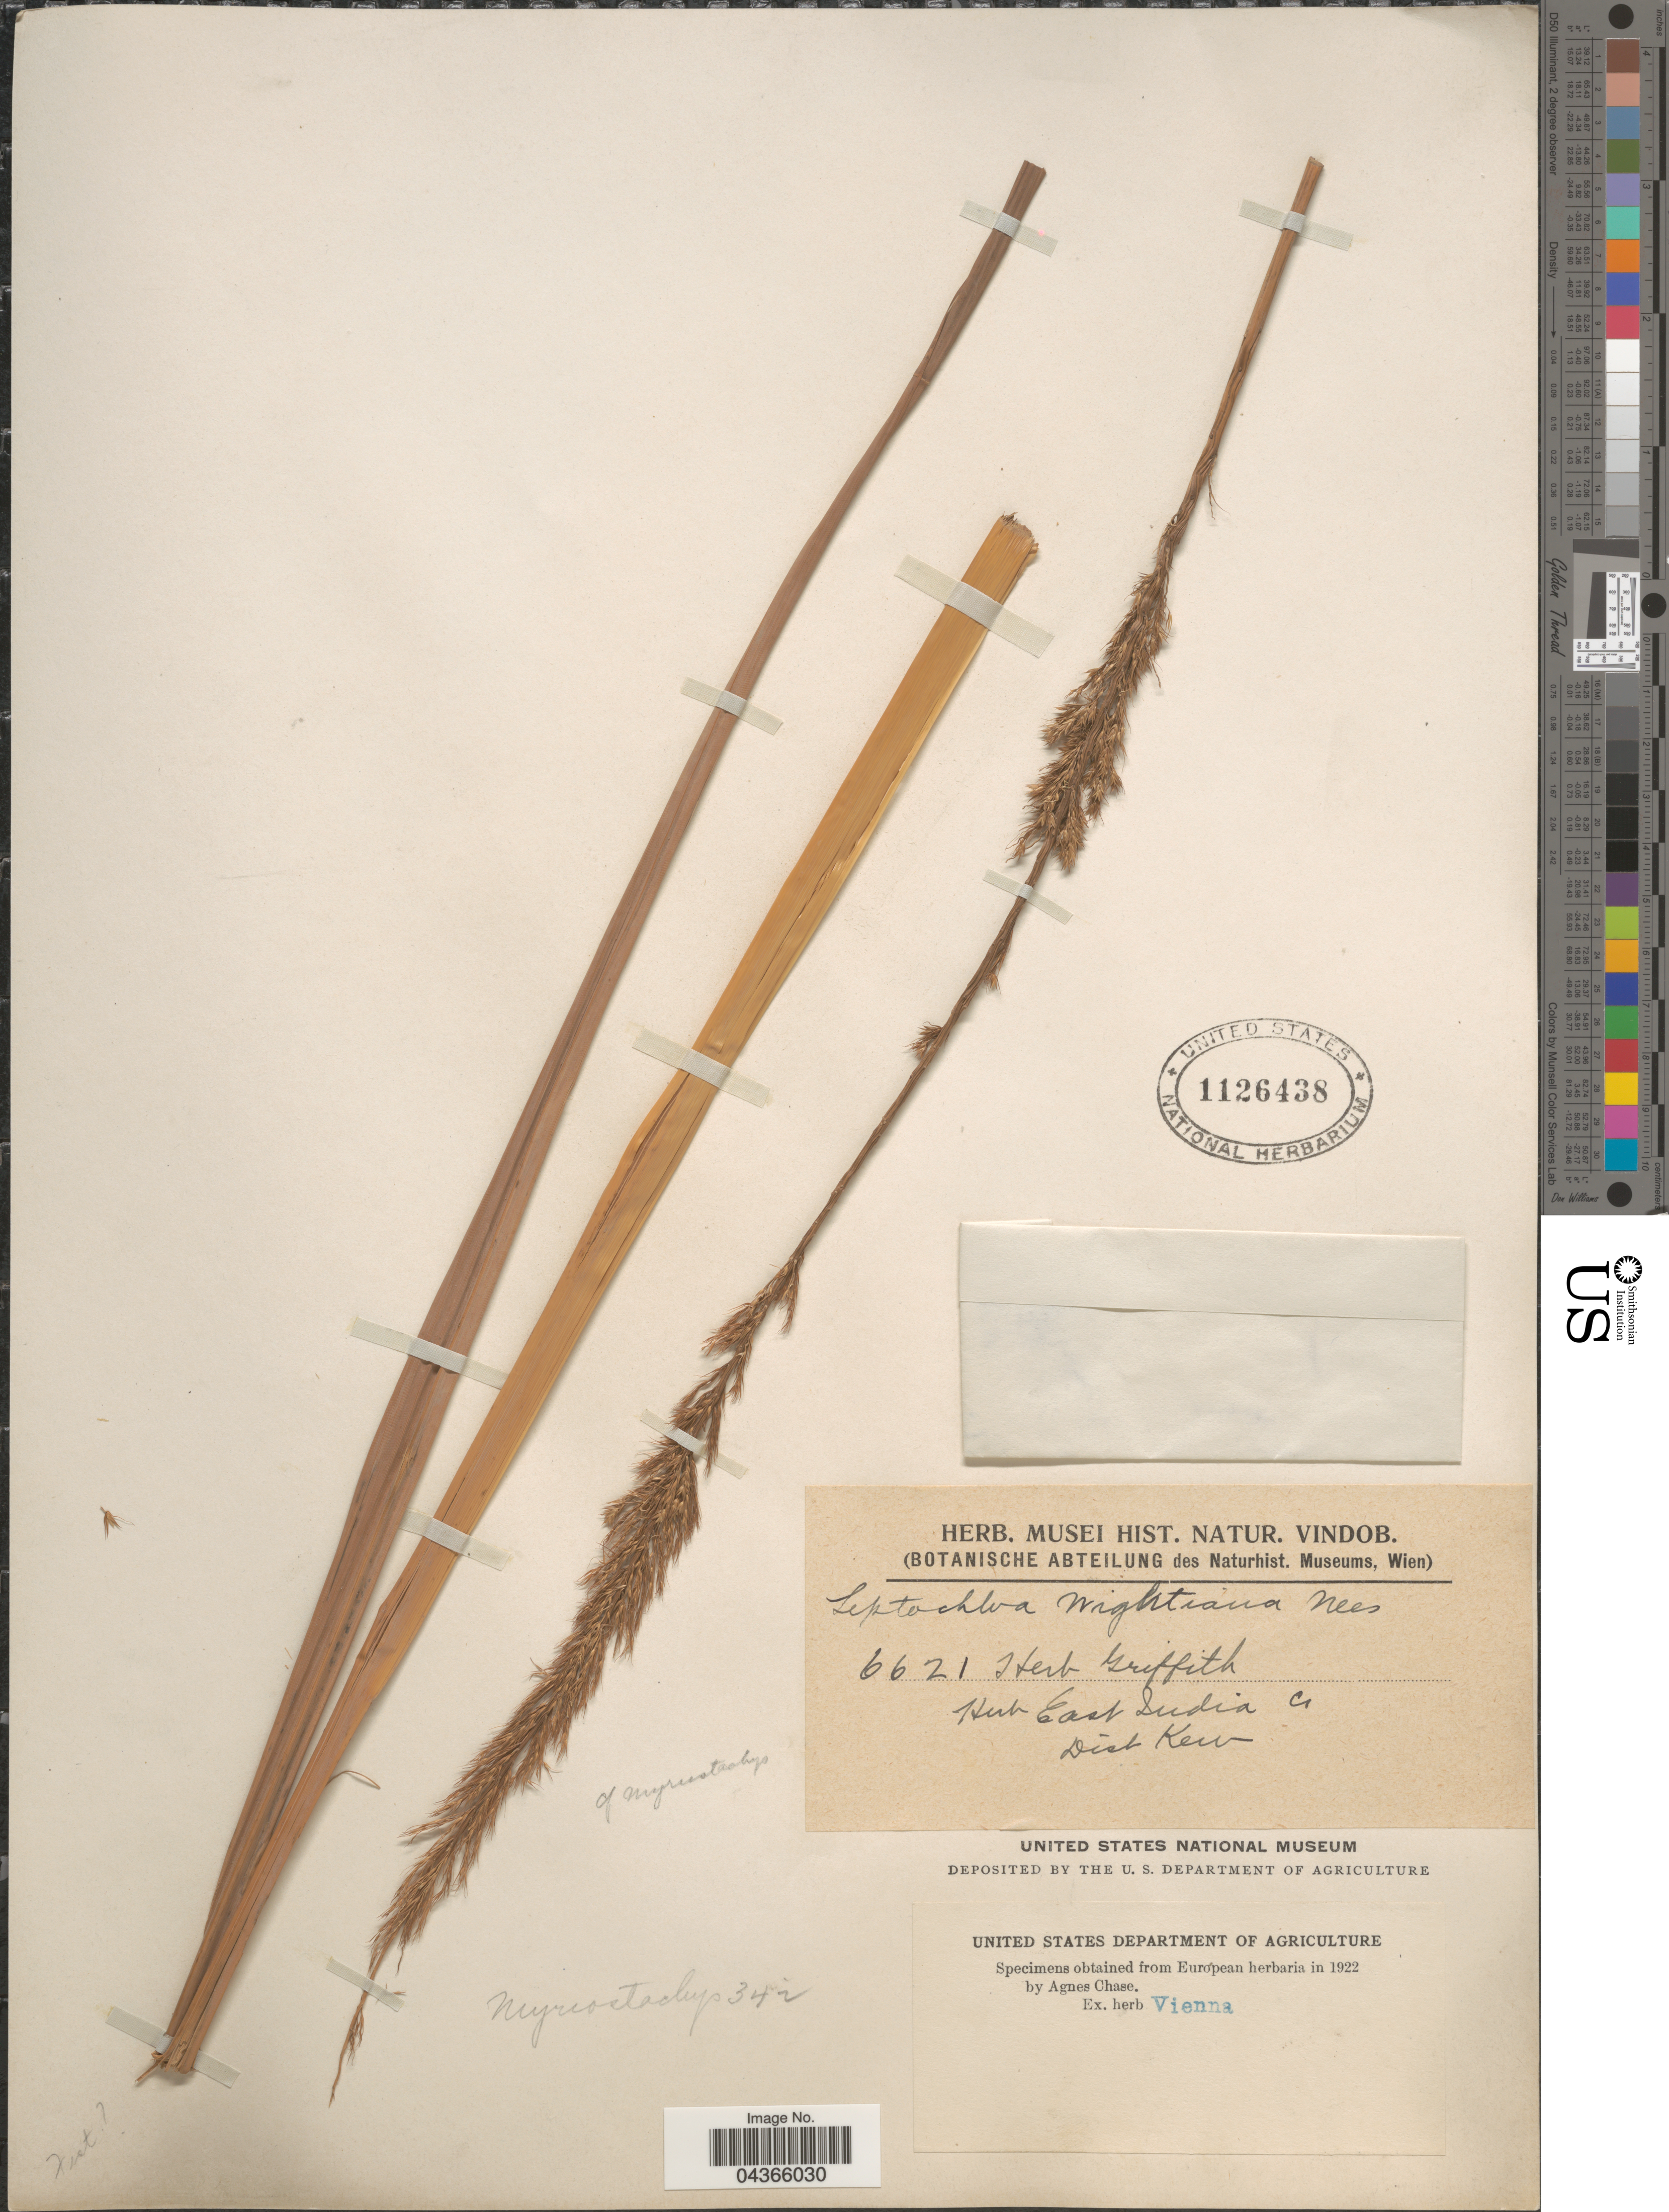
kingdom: Plantae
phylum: Tracheophyta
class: Liliopsida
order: Poales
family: Poaceae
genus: Myriostachya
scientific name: Myriostachya wightiana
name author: (Nees ex Steud.) Hook. f.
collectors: ex herb. Griffith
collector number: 6621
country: India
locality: East India cr. Dist Kew.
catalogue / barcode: US 1126438